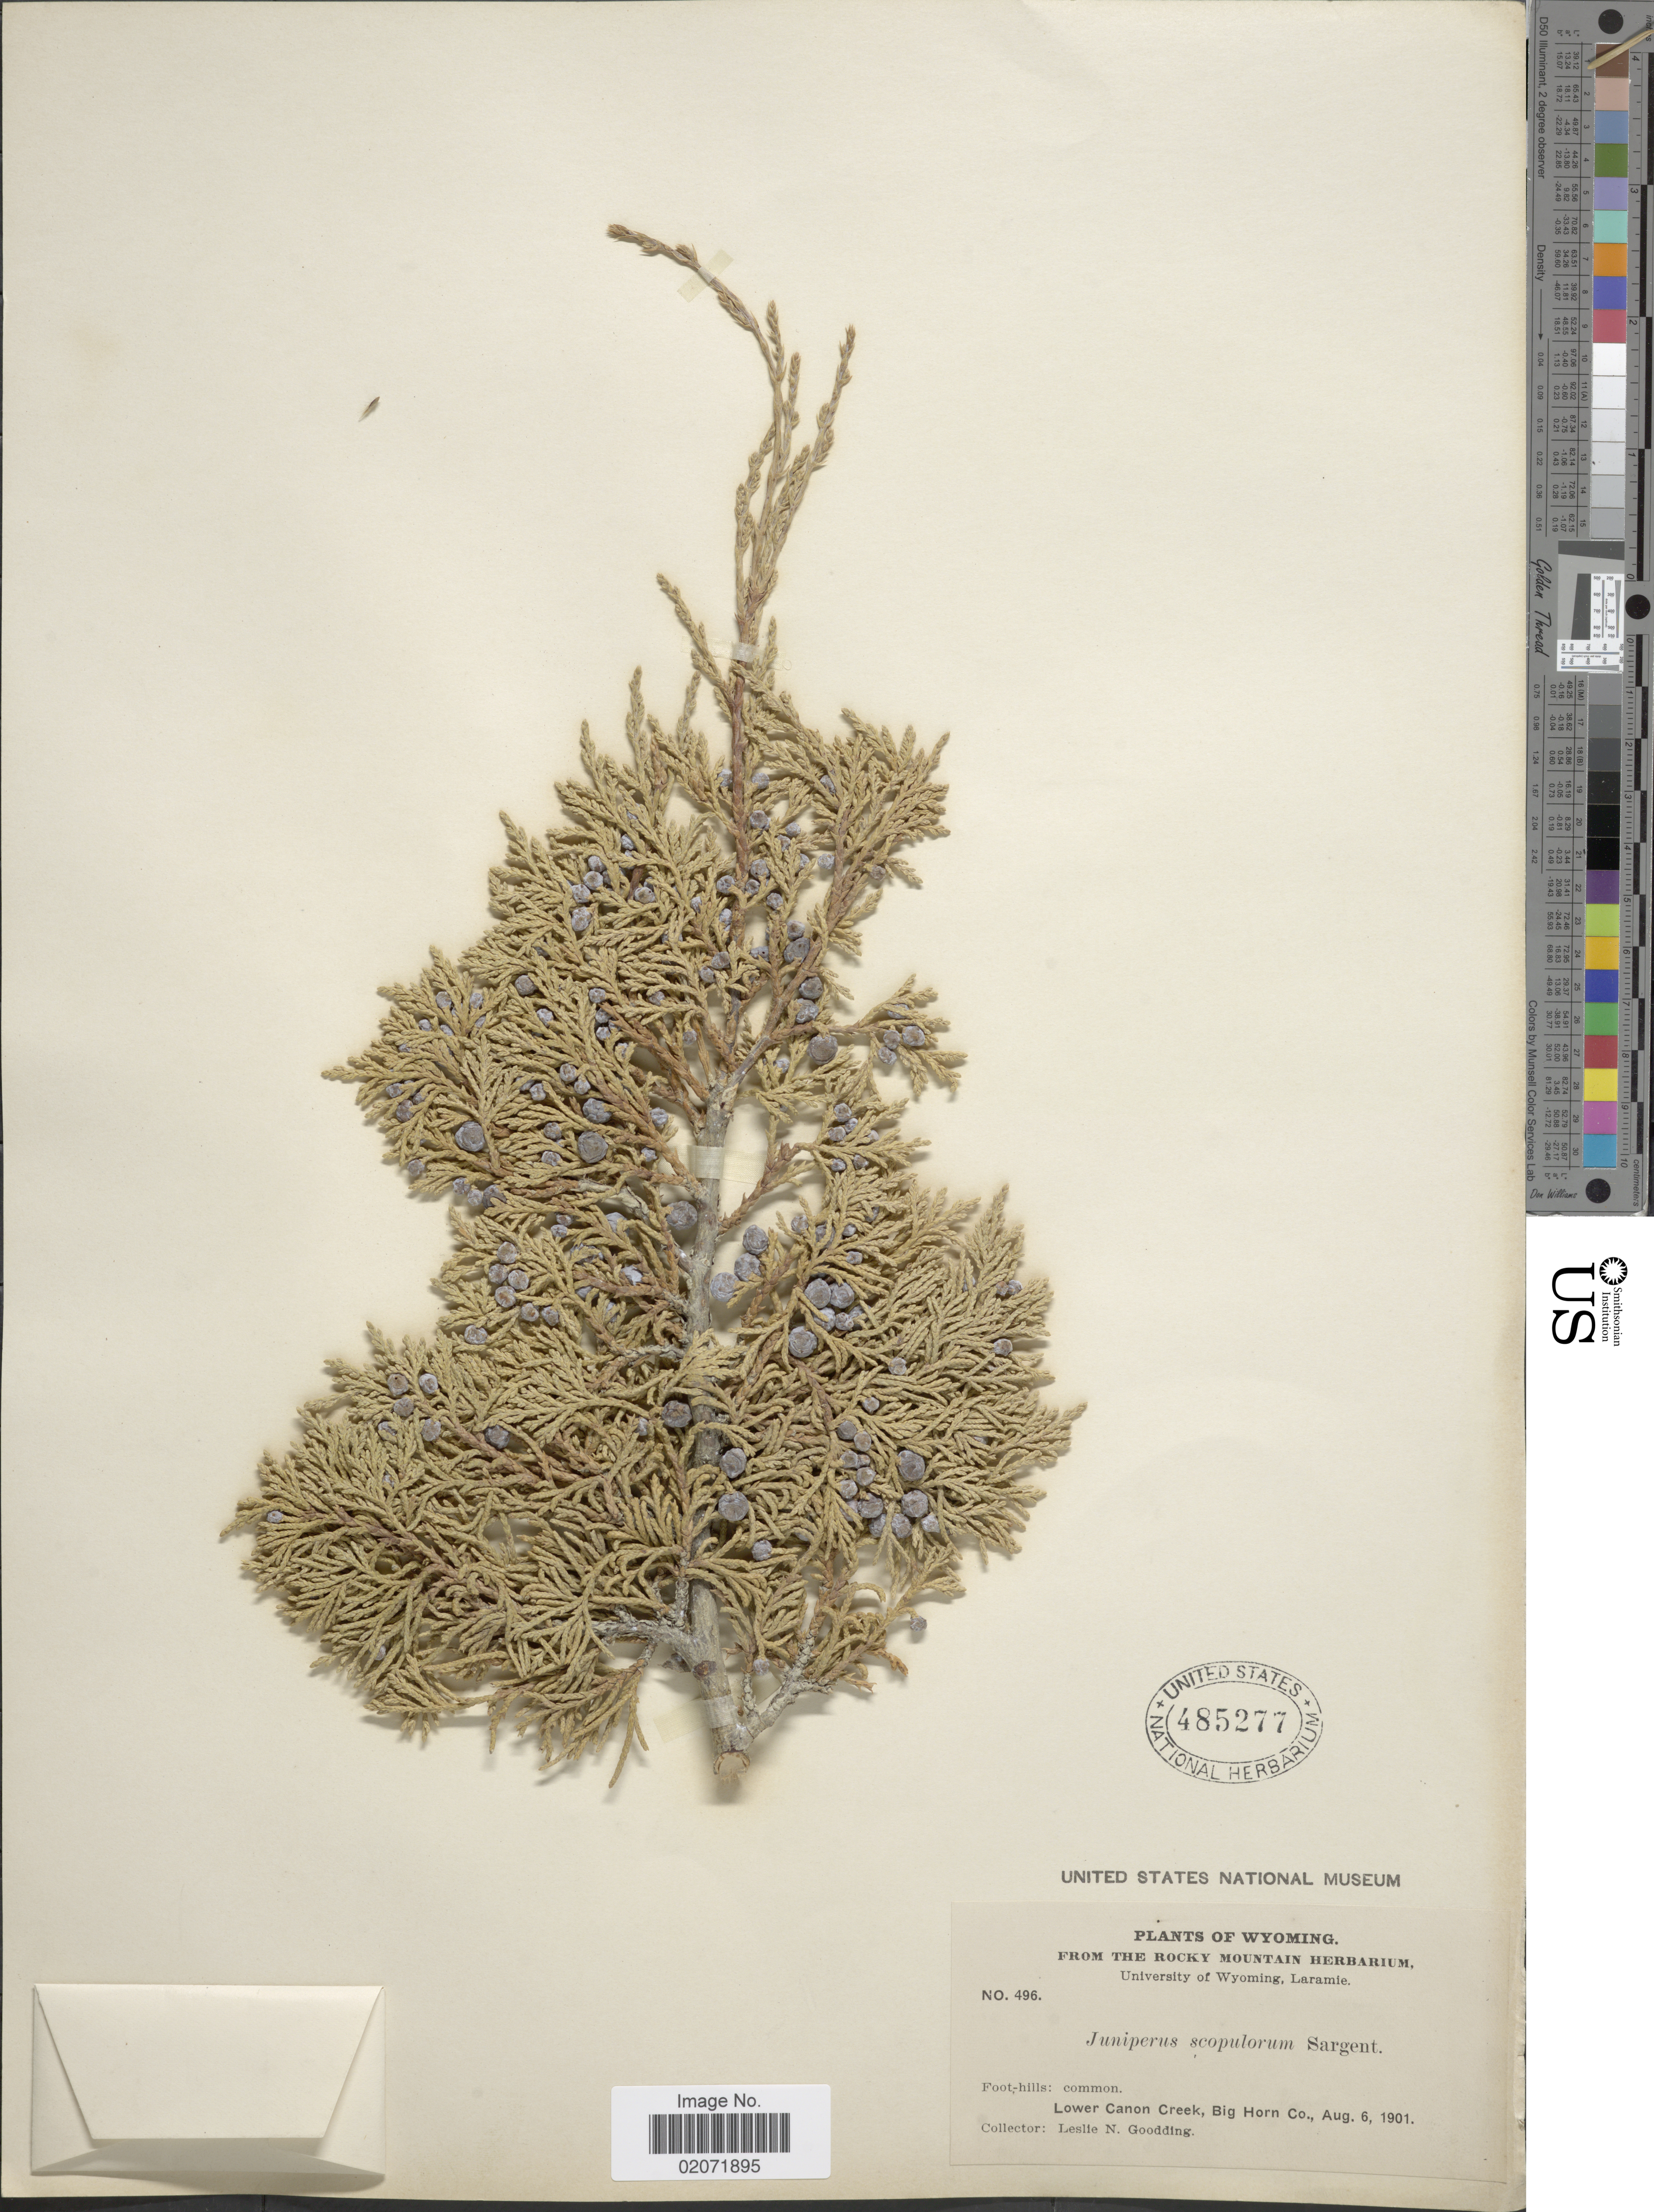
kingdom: Plantae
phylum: Tracheophyta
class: Pinopsida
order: Pinales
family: Cupressaceae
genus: Juniperus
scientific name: Juniperus scopulorum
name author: Sarg.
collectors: L. N. Goodding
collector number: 496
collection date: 1901-08-06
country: United States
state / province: Wyoming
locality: Lower Canon Creek, Big Horn Co.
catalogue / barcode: US 485277